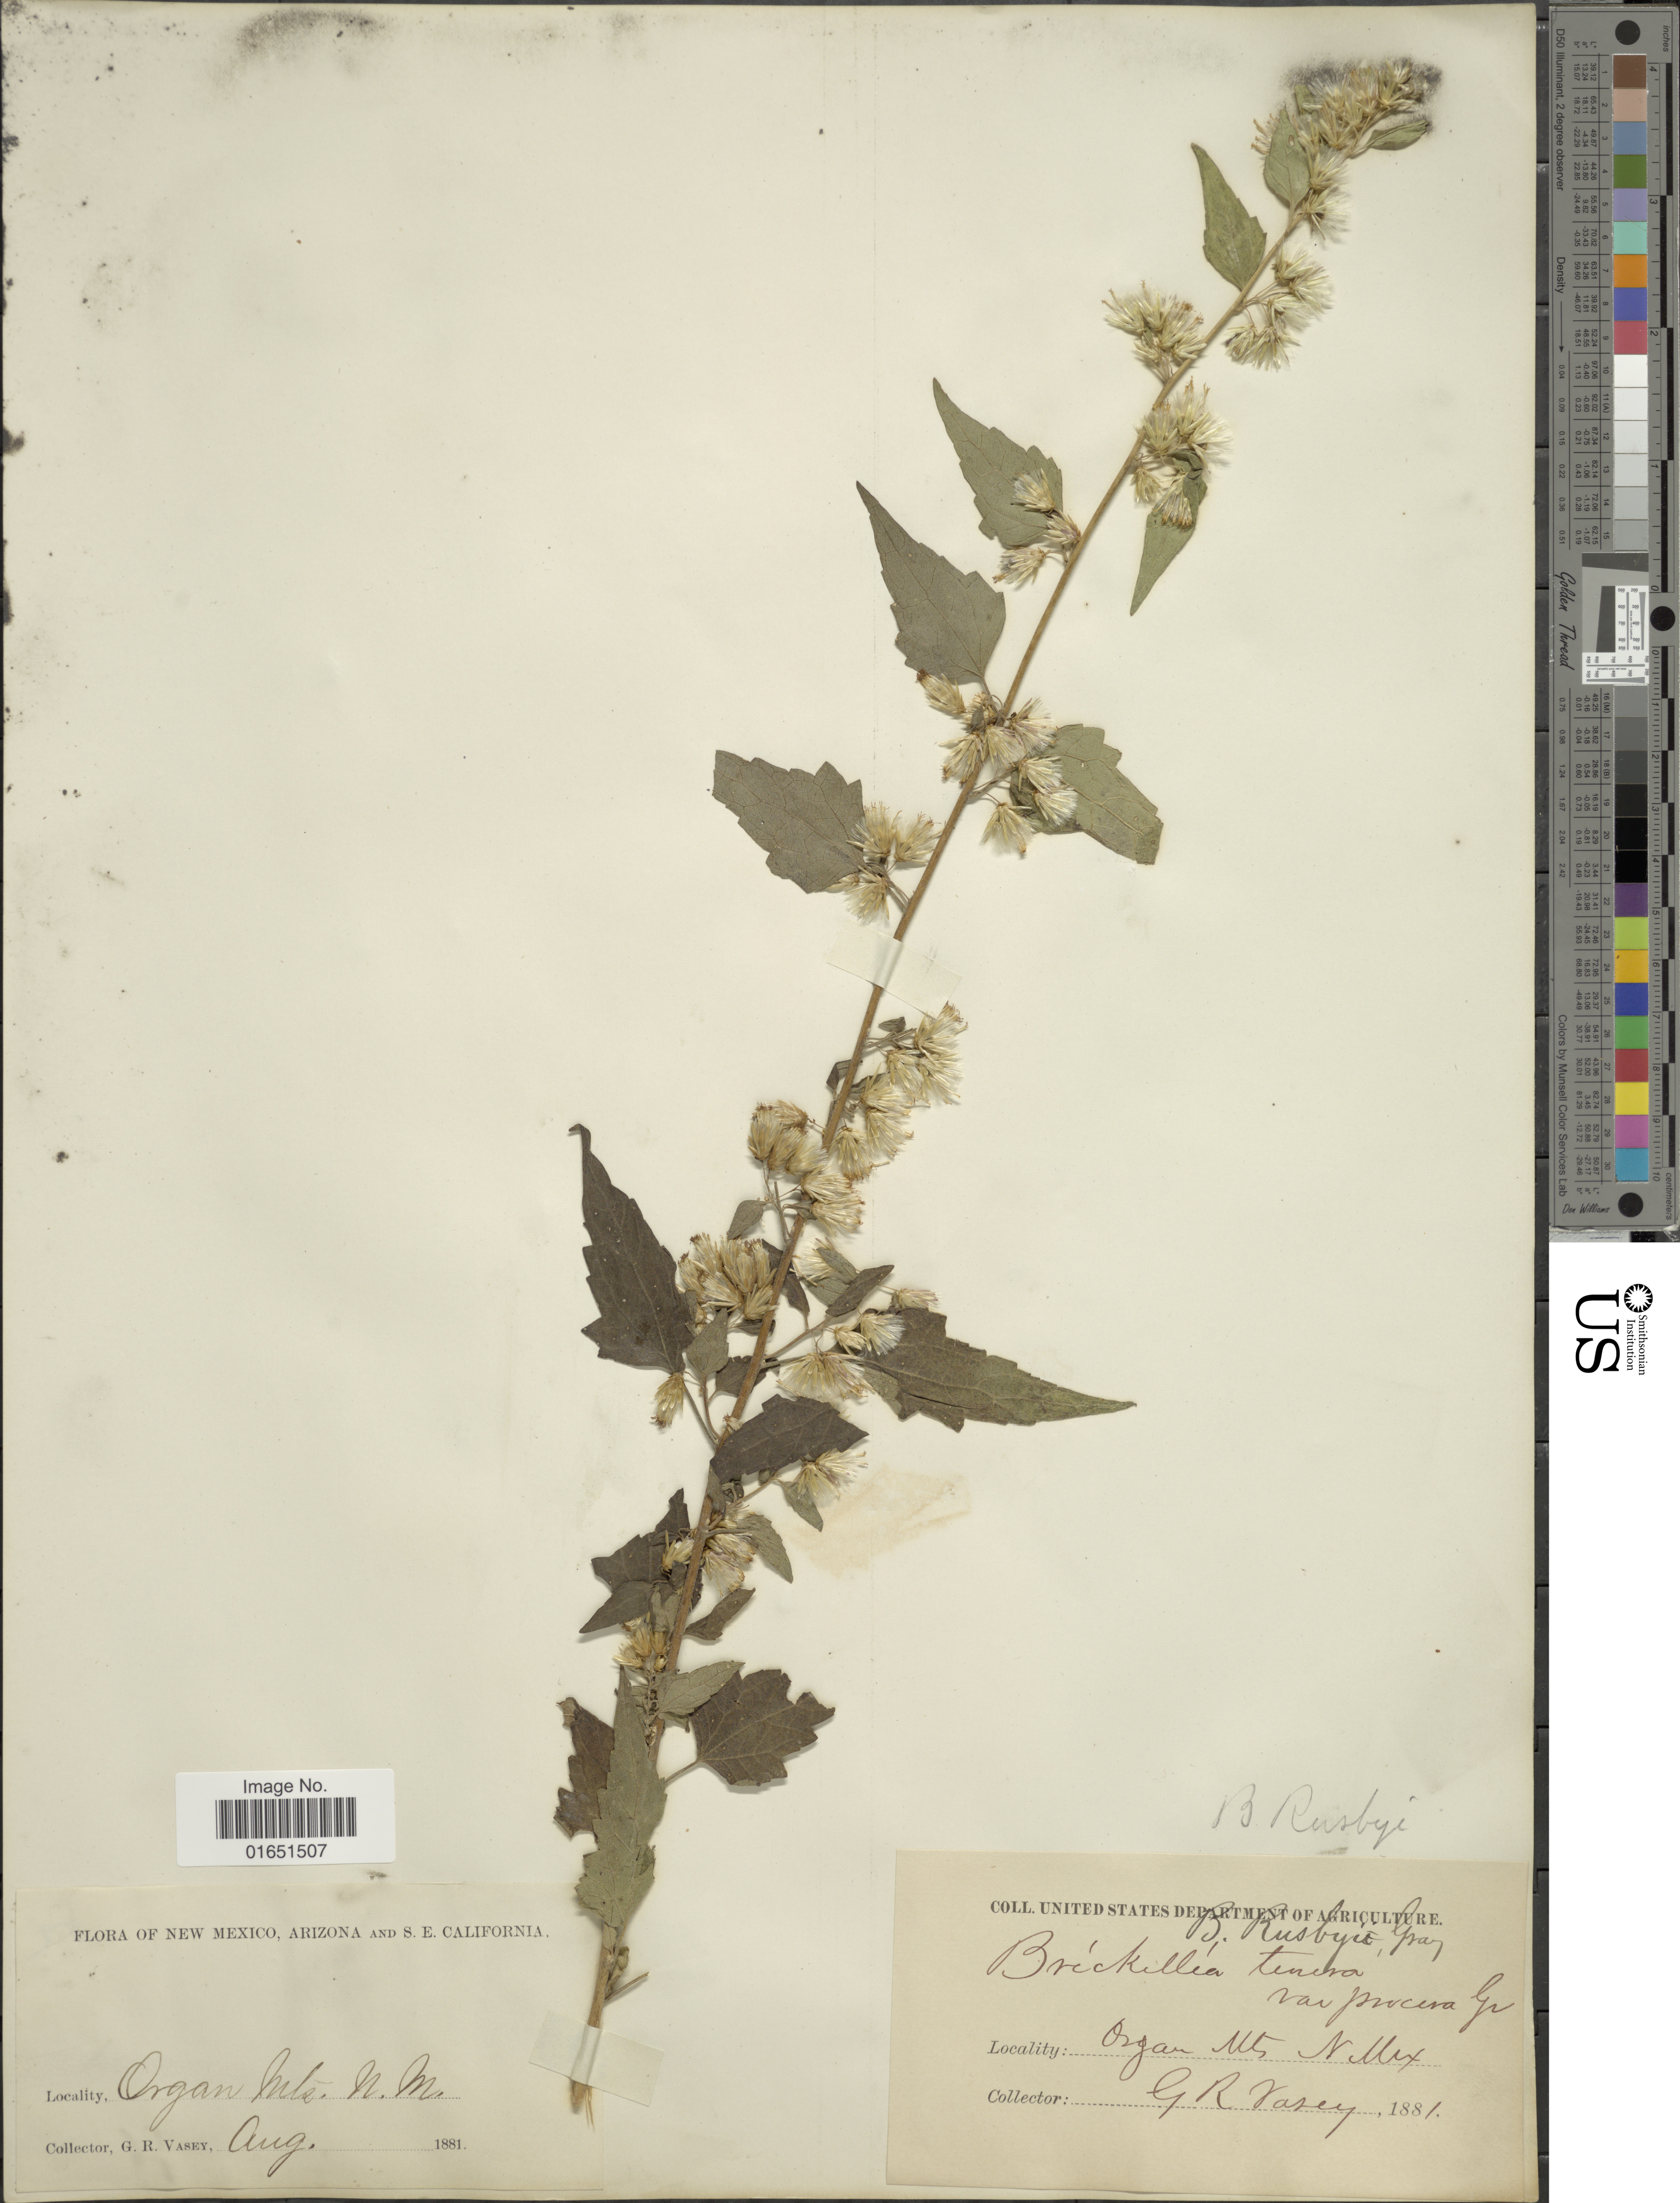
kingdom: Plantae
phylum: Tracheophyta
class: Magnoliopsida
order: Asterales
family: Asteraceae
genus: Brickellia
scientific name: Brickellia rusbyi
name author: A. Gray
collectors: G. R. Vasey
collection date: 1881-08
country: United States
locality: Organ Mts, New Mexico, Arizona and S.E. California